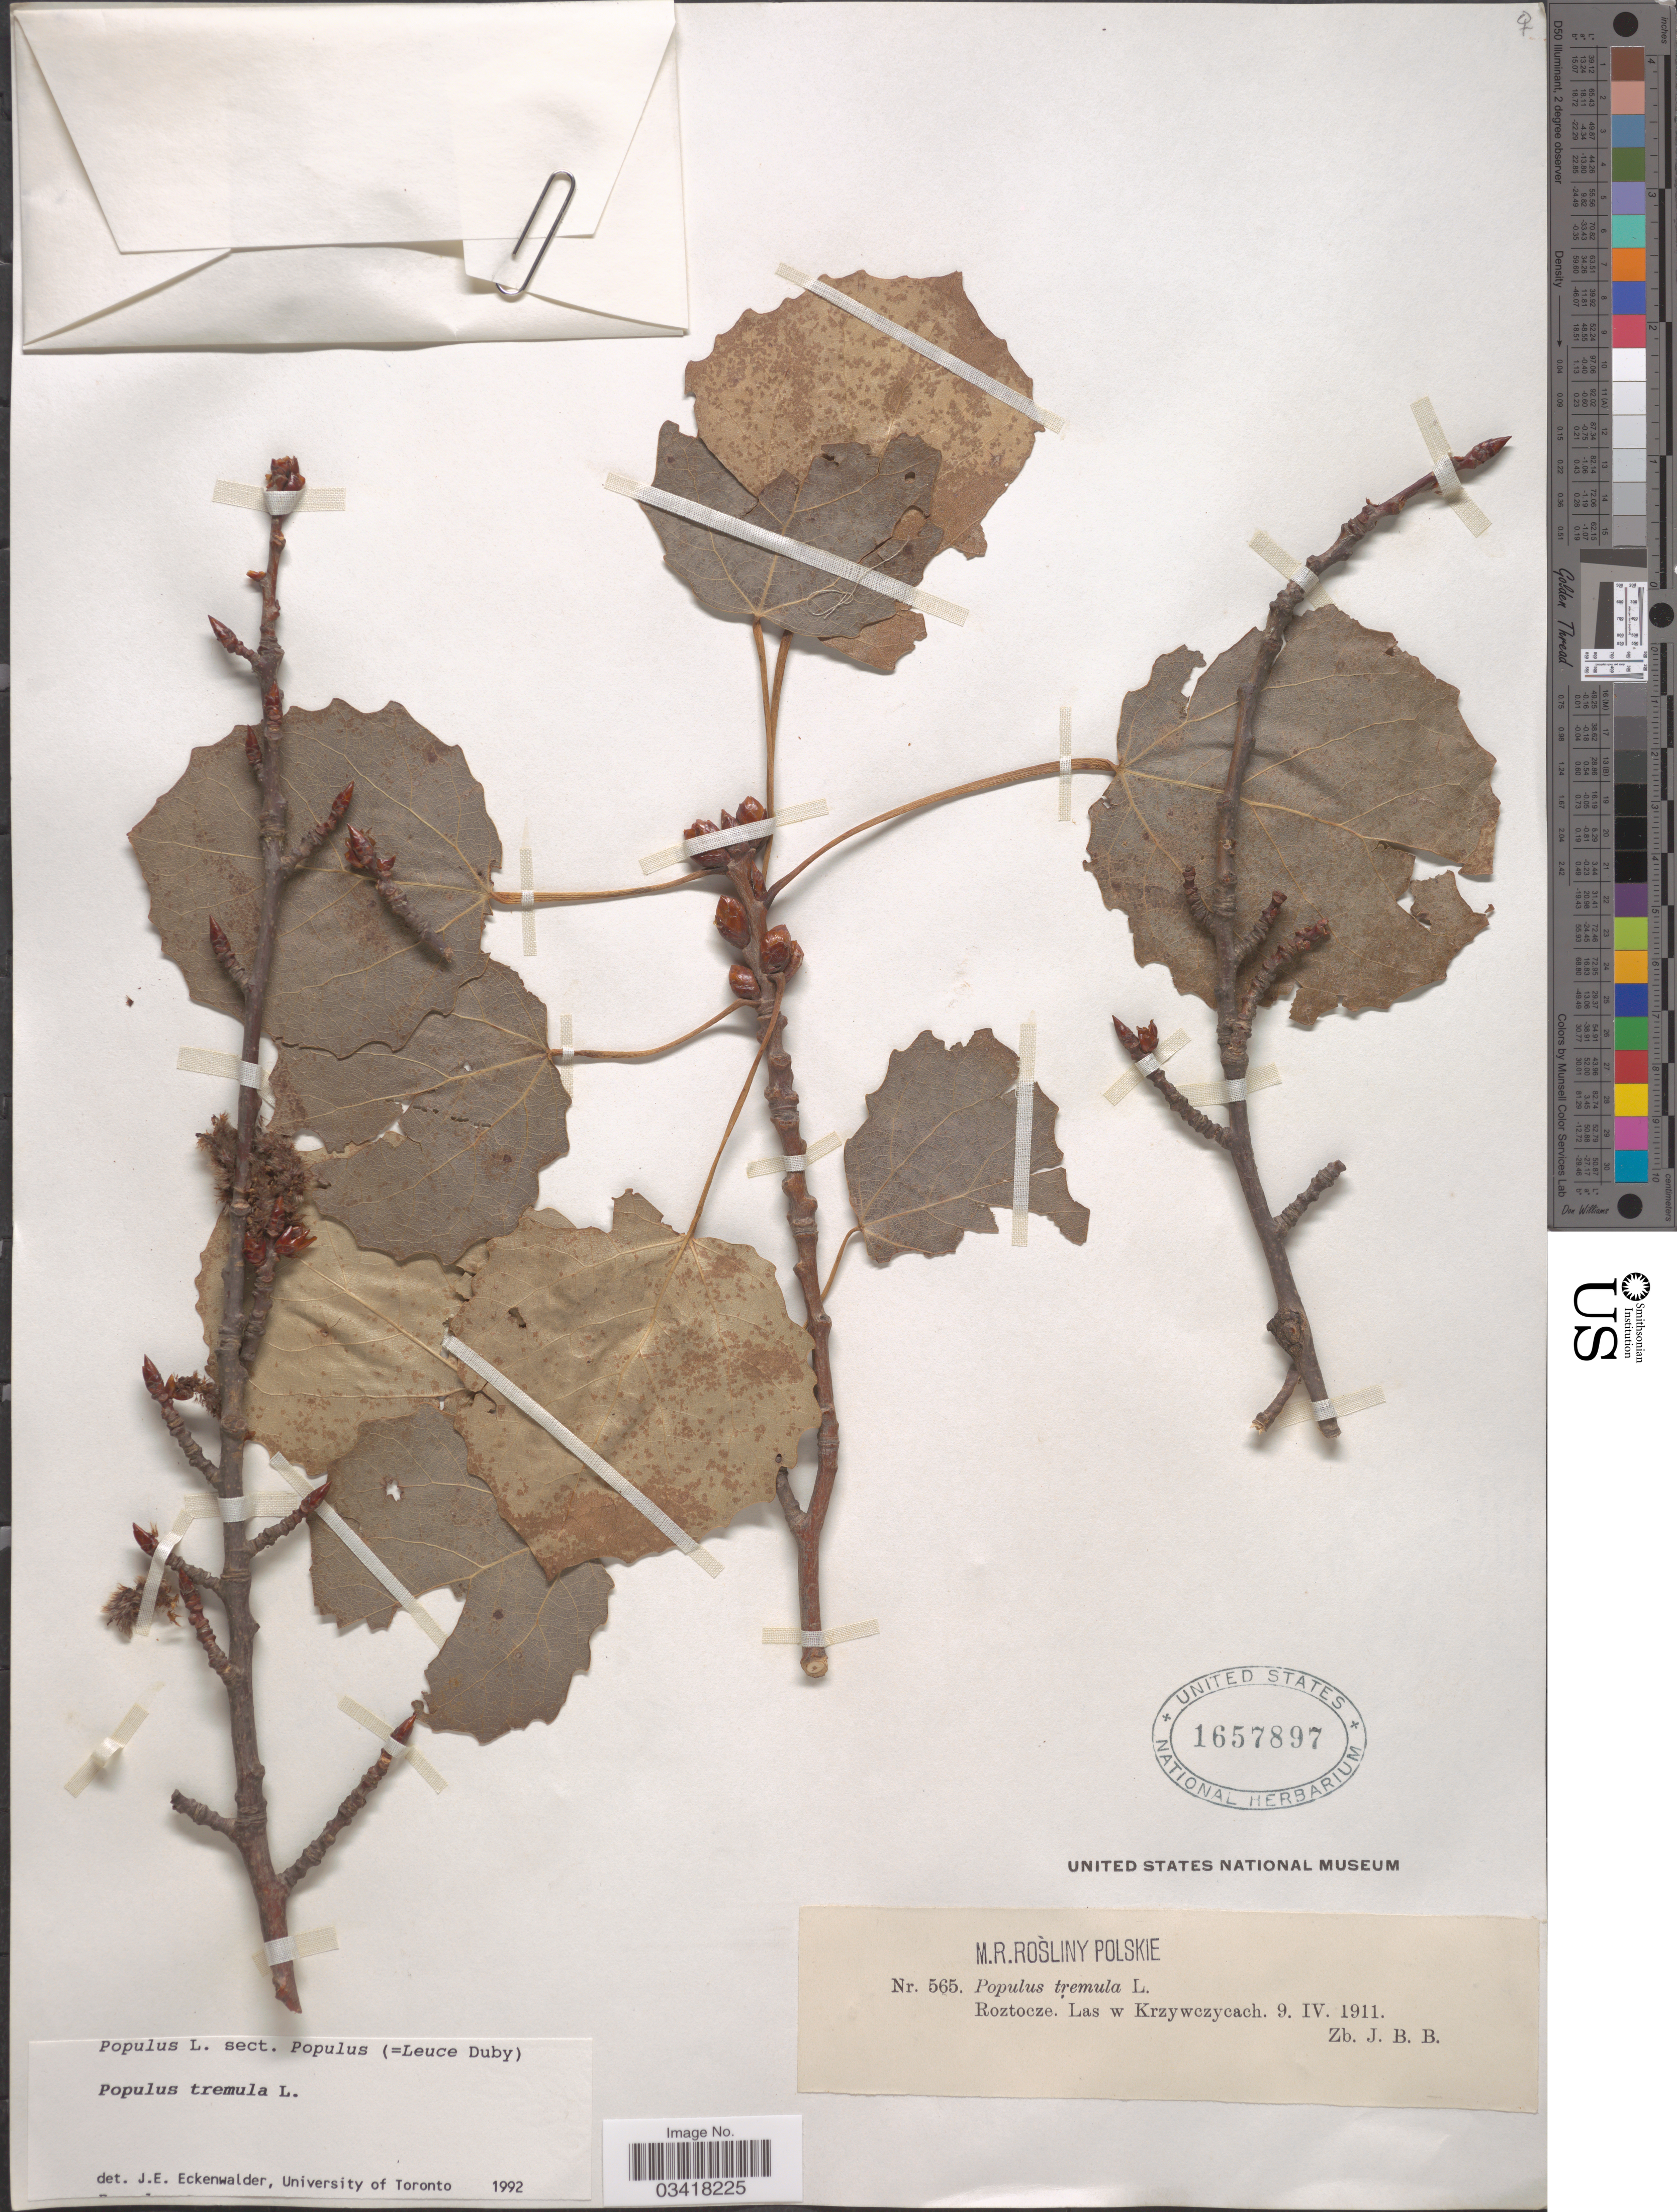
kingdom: Plantae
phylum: Tracheophyta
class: Magnoliopsida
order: Malpighiales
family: Salicaceae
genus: Populus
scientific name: Populus tremula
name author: L.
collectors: J. B. B.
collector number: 565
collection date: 1911-04-09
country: Poland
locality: Roztocze. Las w Krzywczycach.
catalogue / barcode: US 1657897